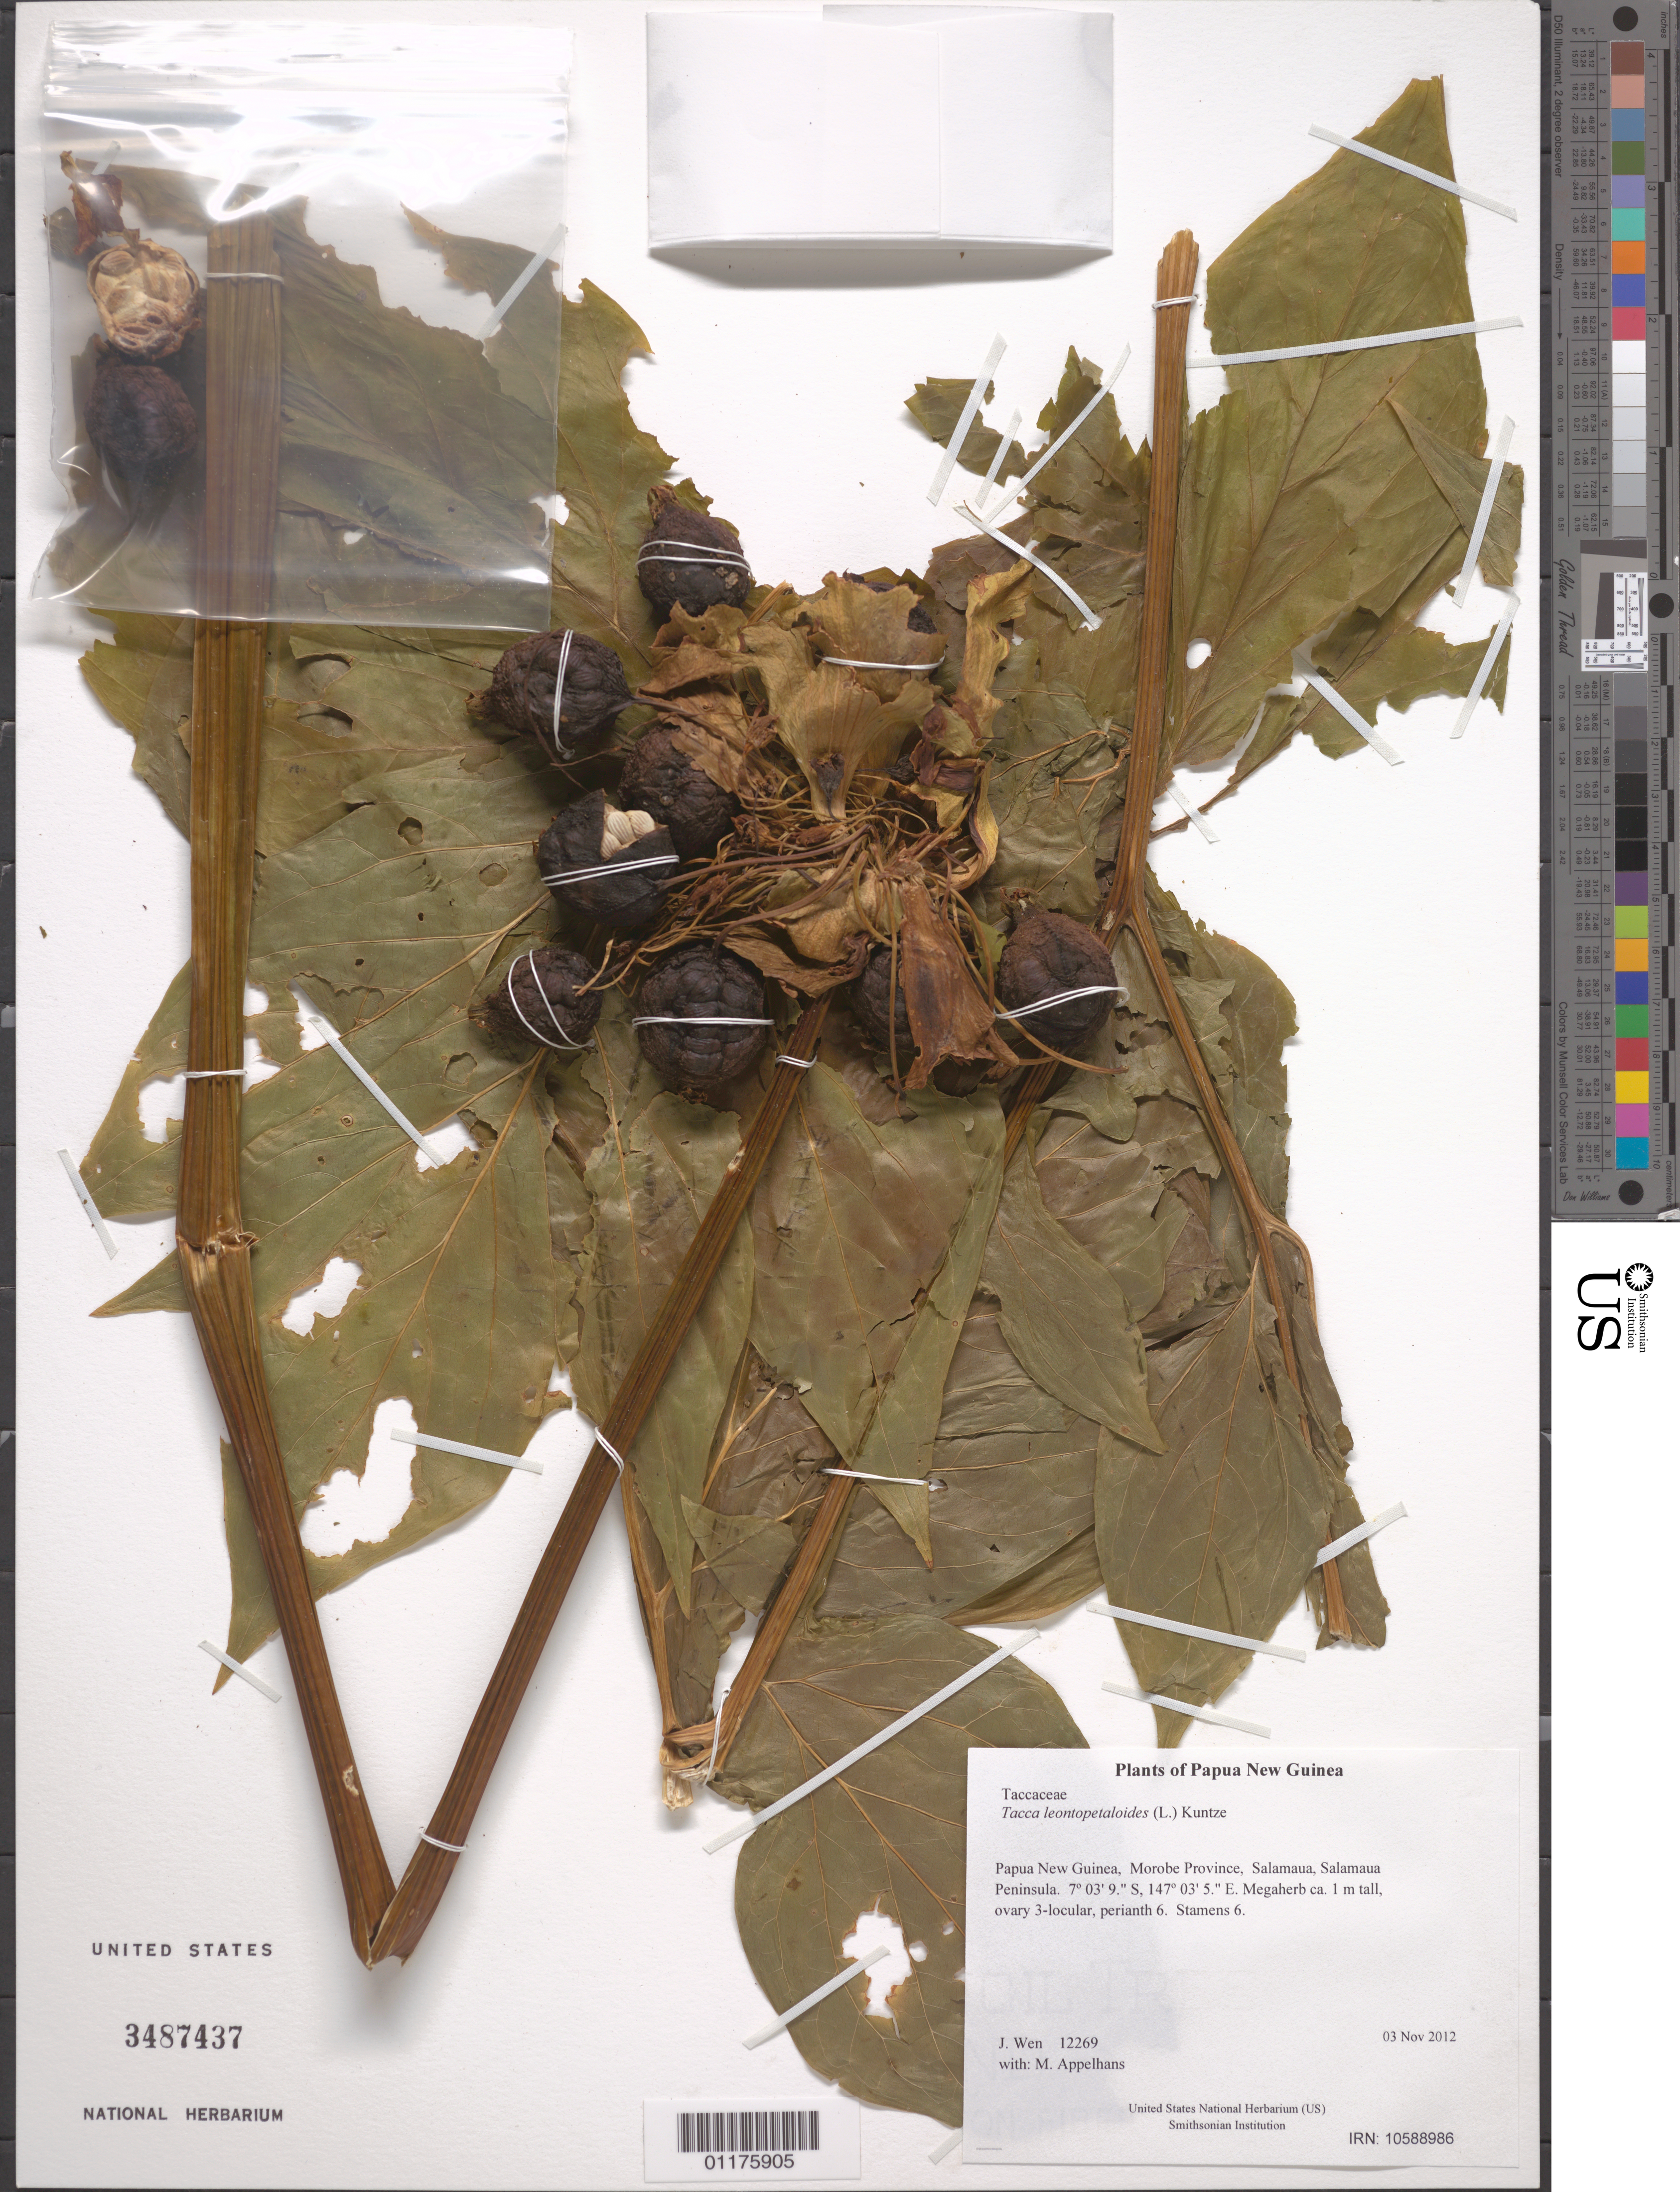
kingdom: Plantae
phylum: Tracheophyta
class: Liliopsida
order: Dioscoreales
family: Dioscoreaceae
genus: Tacca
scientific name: Tacca leontopetaloides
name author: (L.) Kuntze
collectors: M. Appelhans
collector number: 12269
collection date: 2012-11-03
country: Papua New Guinea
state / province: Morobe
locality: Salamaua, Salamaua Peninsula.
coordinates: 7 03.157 S, 147 03.093 E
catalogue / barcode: US 3487437